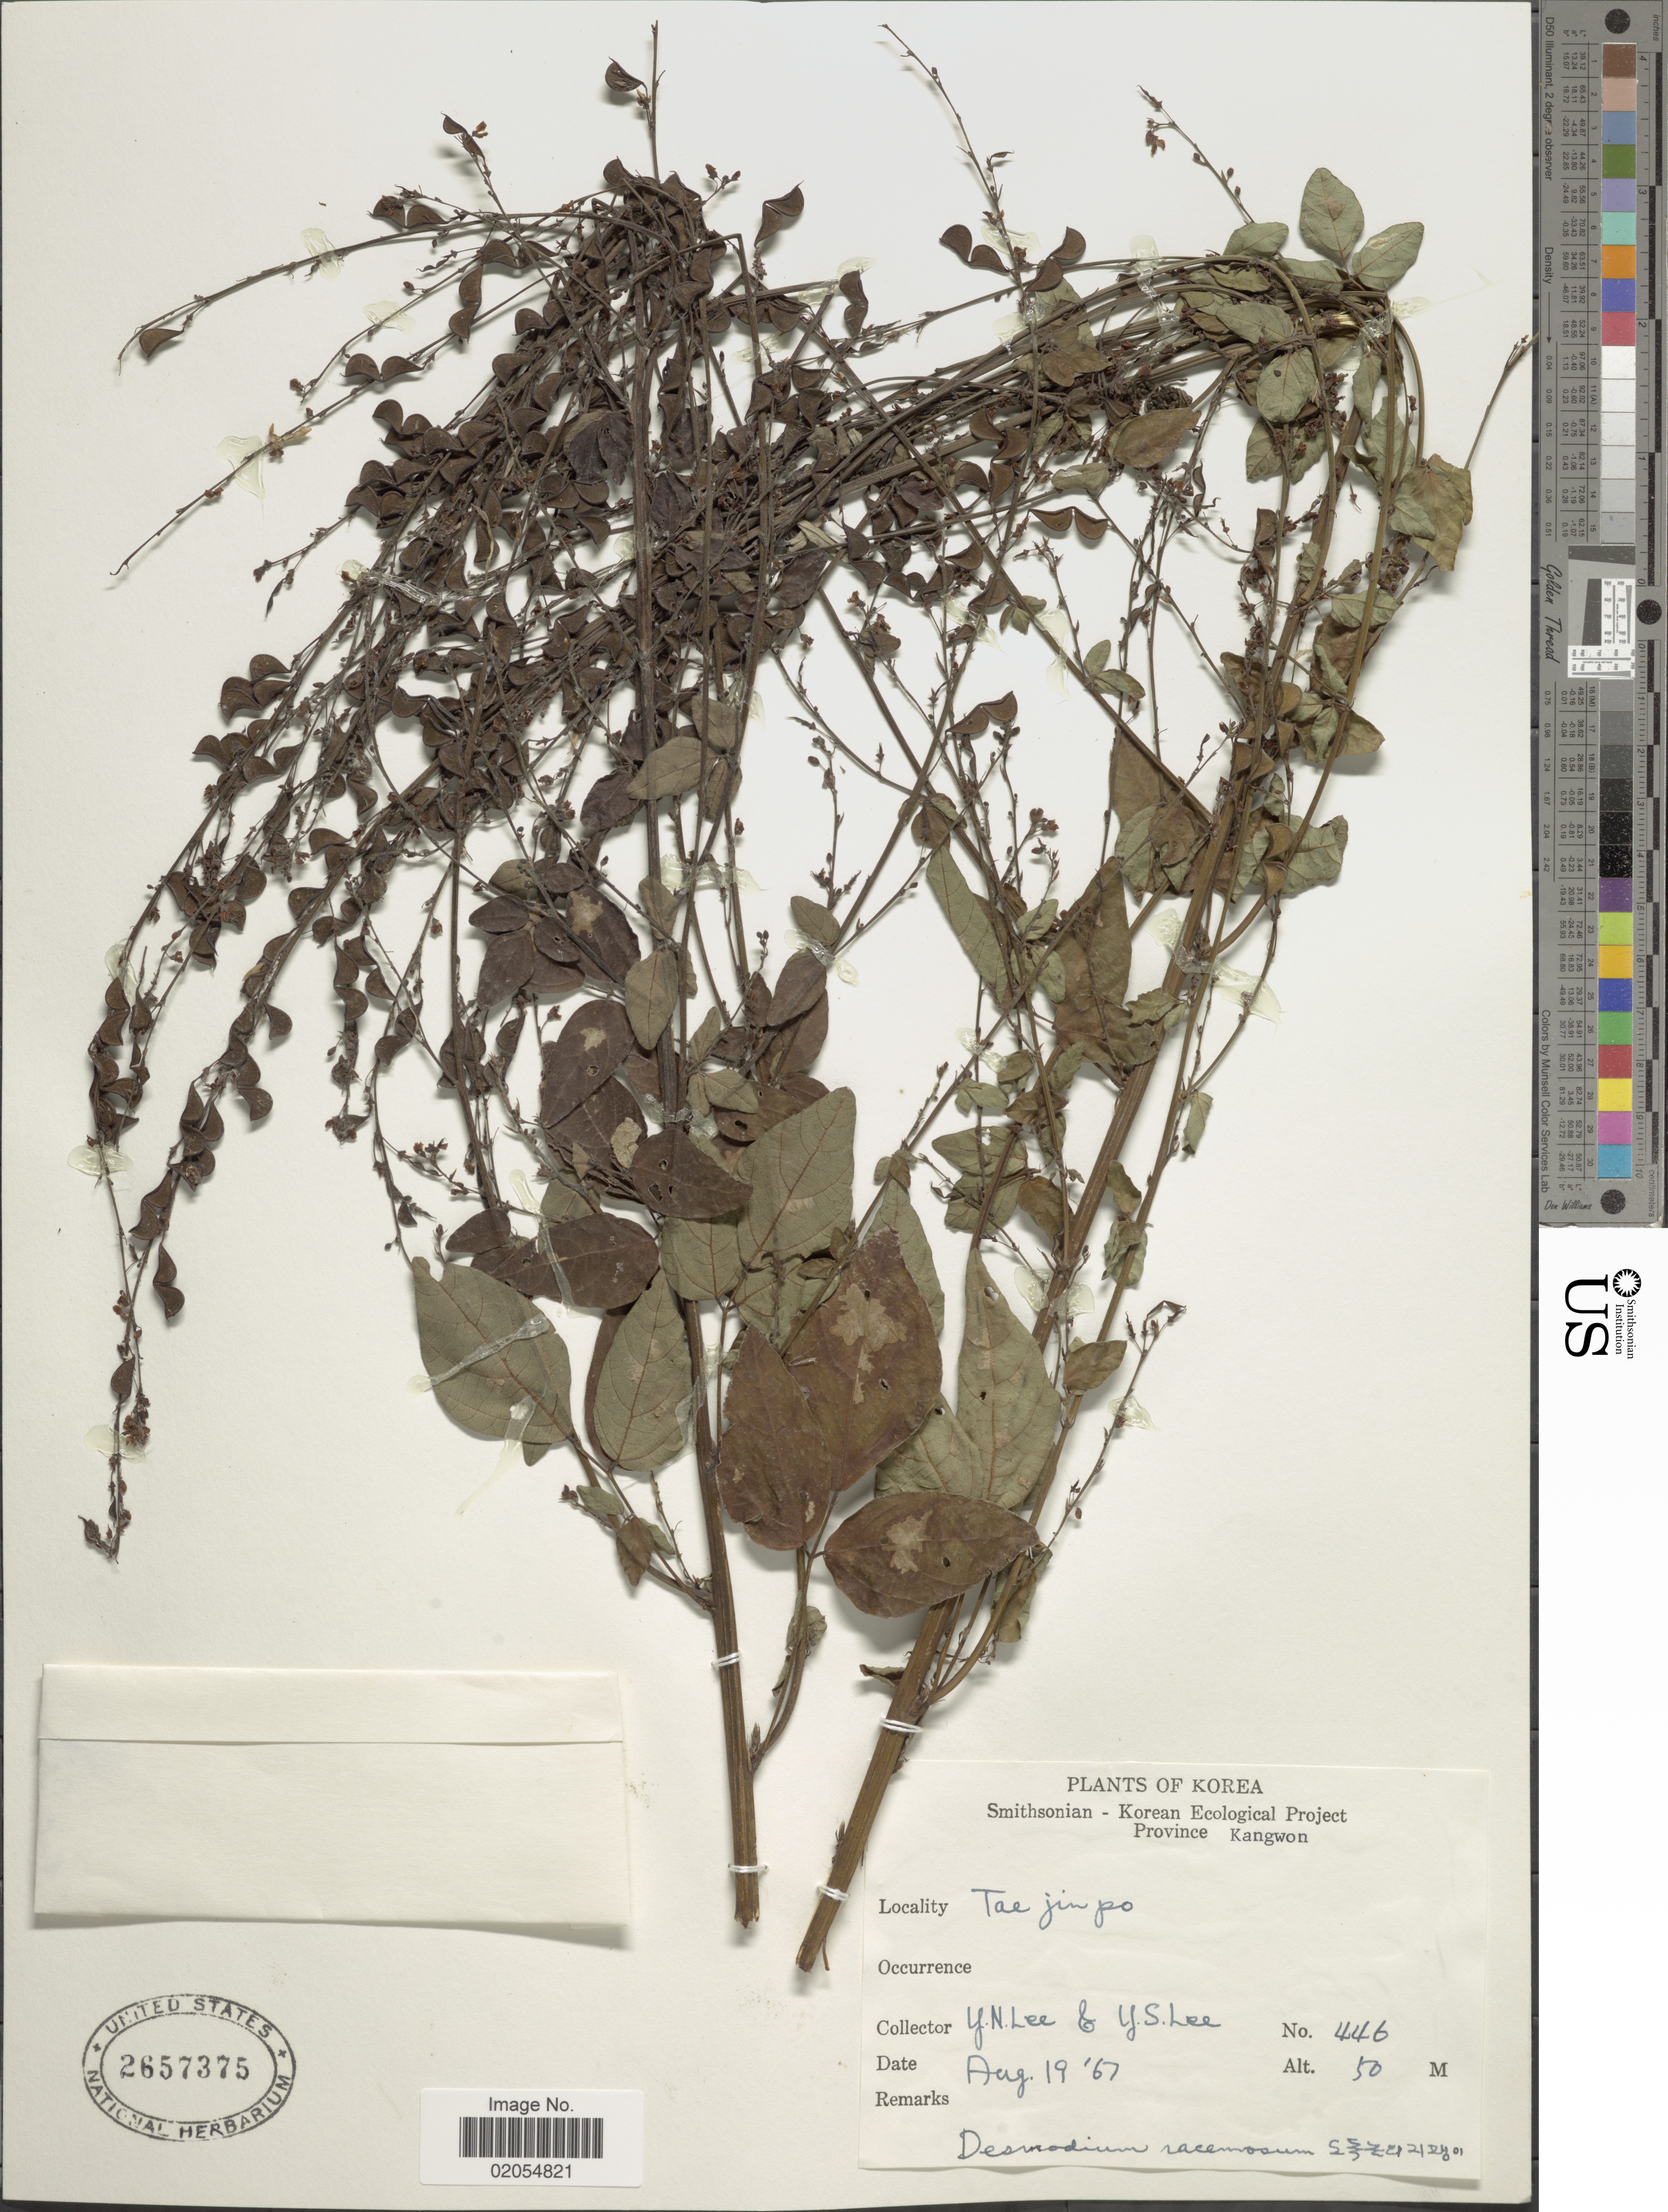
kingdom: Plantae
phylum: Tracheophyta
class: Magnoliopsida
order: Fabales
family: Fabaceae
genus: Hylodesmum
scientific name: Hylodesmum podocarpum subsp. oxyphyllum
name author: (DC.) H. Ohashi & R.R. Mill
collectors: Y. N. Lee & Y. S. Lee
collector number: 446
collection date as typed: Transcribed d/m/y: 19/8/67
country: North Korea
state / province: Kangwon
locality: Tae Jinpo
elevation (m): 50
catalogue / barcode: US 2657375